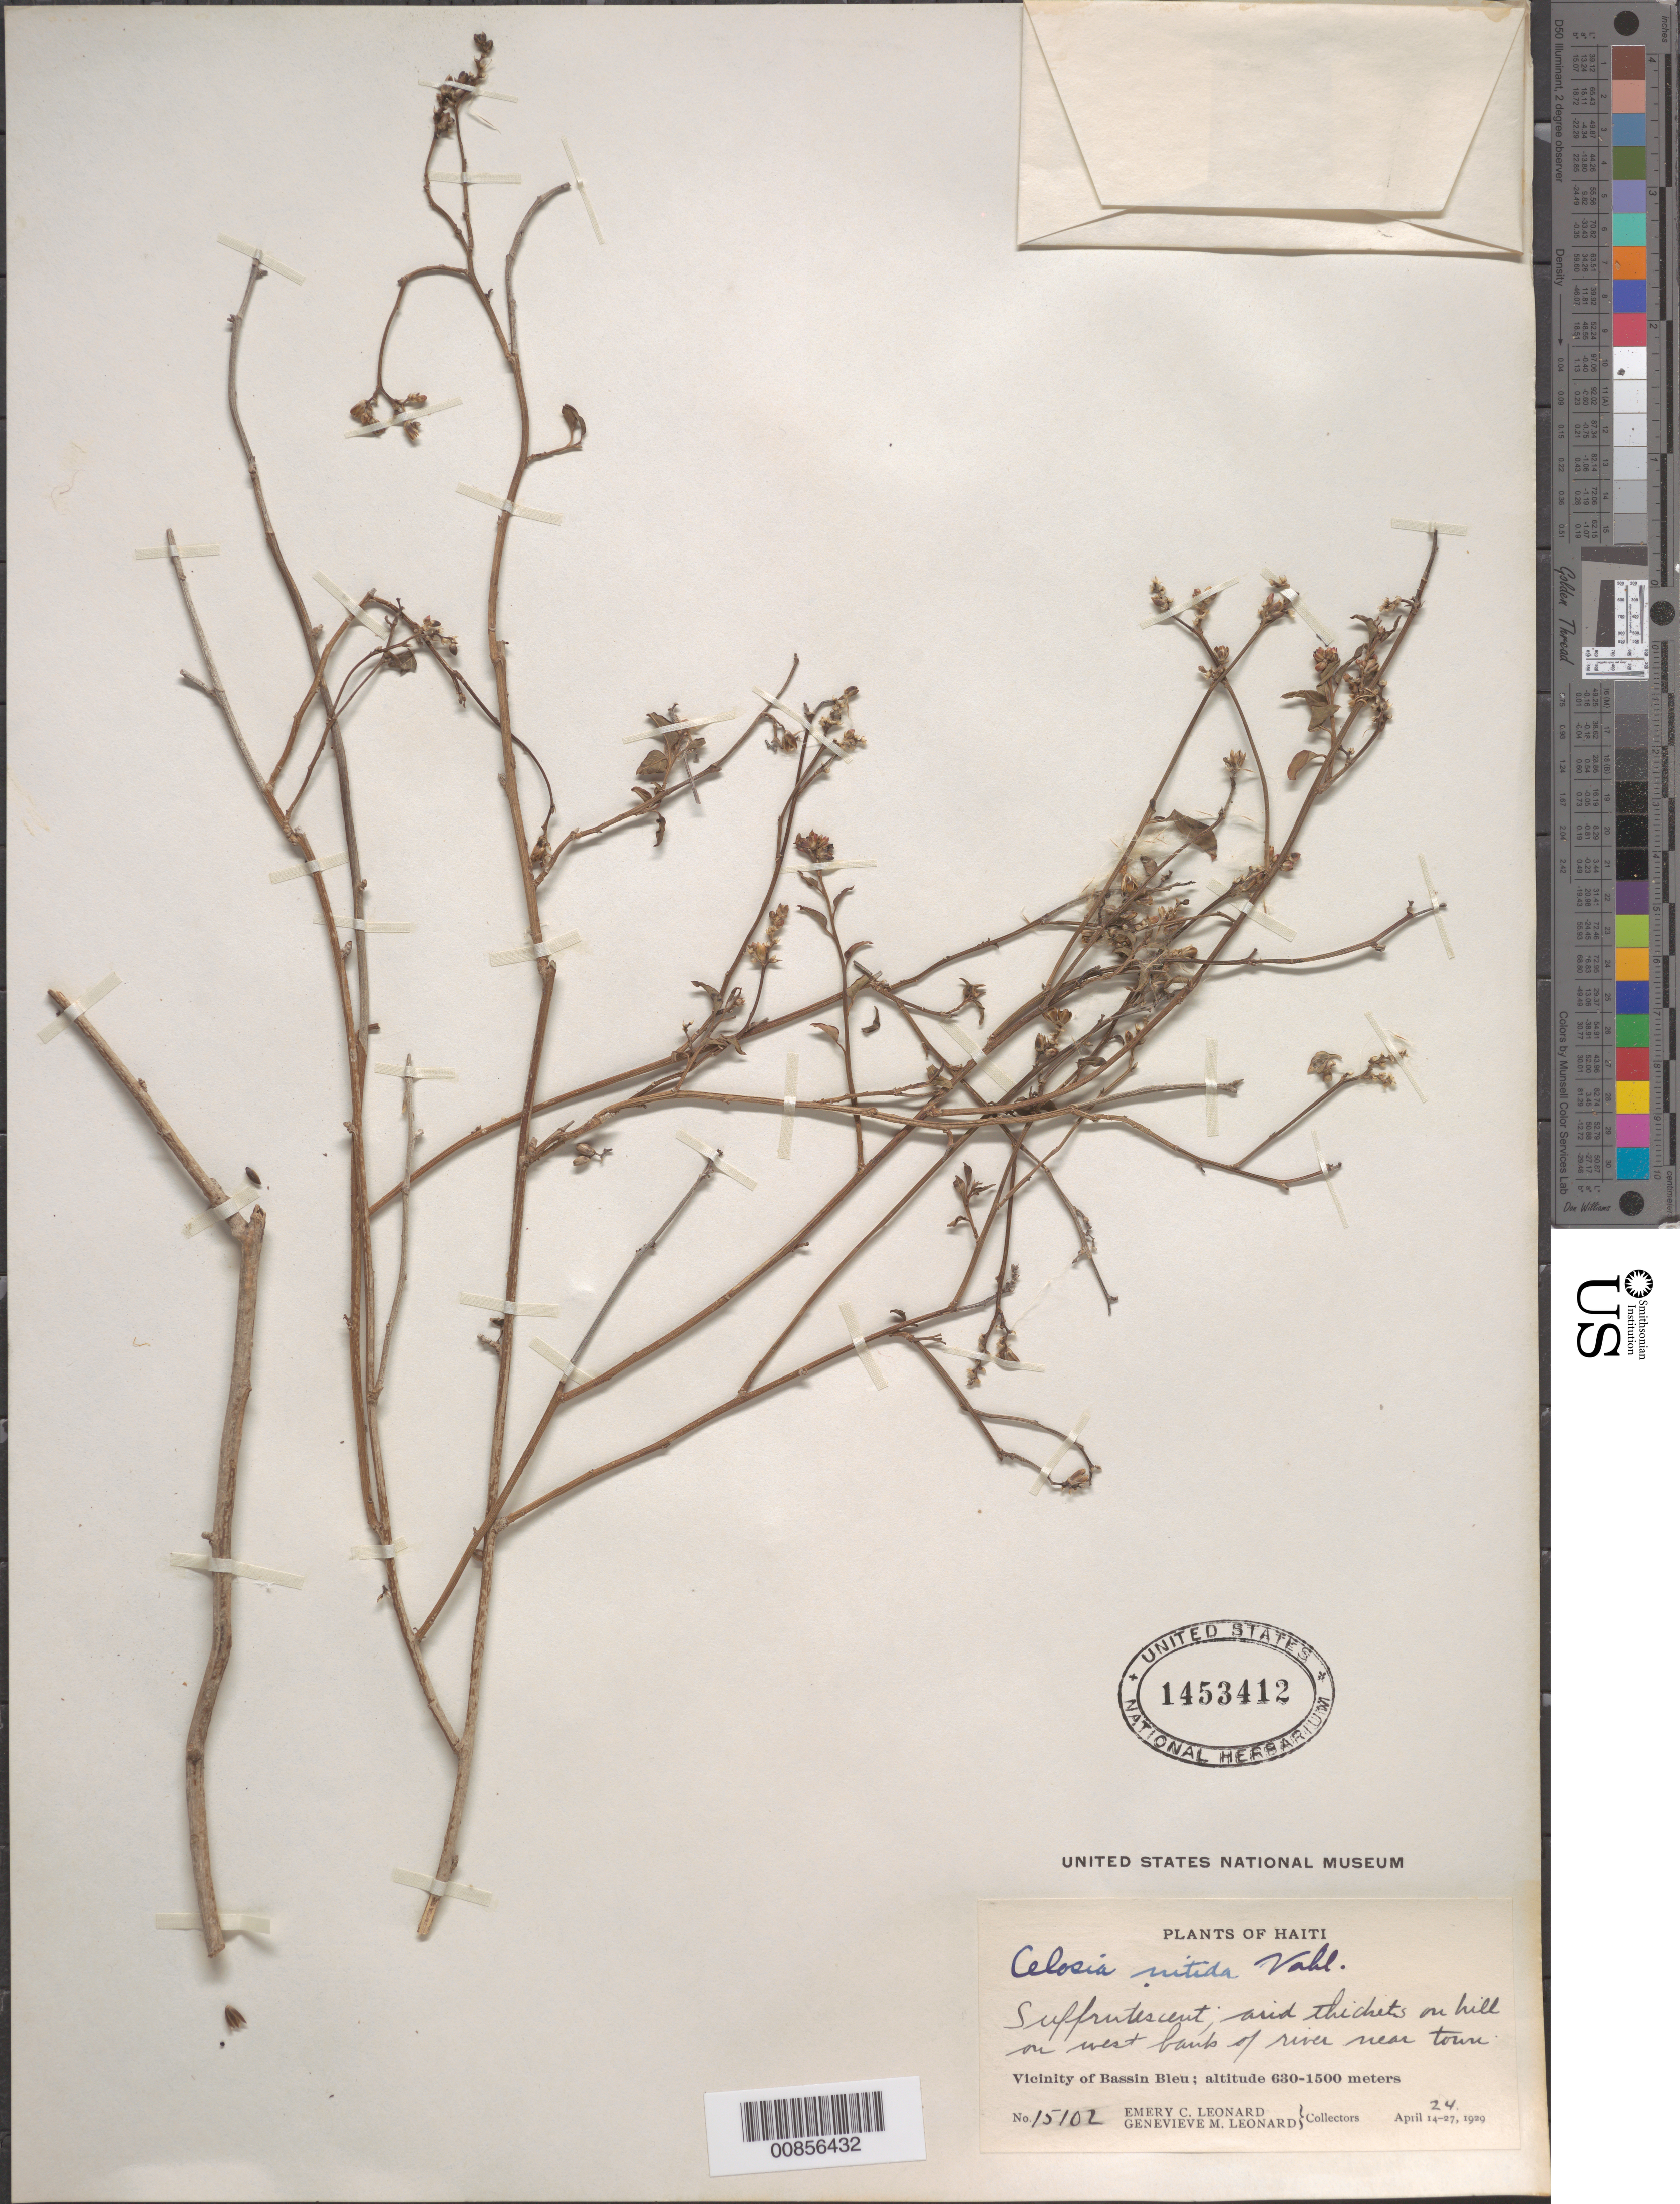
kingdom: Plantae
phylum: Tracheophyta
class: Magnoliopsida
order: Caryophyllales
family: Amaranthaceae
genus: Celosia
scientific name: Celosia nitida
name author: Vahl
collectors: E. C. Leonard & G. M. Leonard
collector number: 15102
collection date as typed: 24 Apr 1929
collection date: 1929-04-24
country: Haiti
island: Hispaniola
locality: Vicinity of Bassin Bleu. On west bank of river near town.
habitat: Arid thickets on hill.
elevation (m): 630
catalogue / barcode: US 1453412